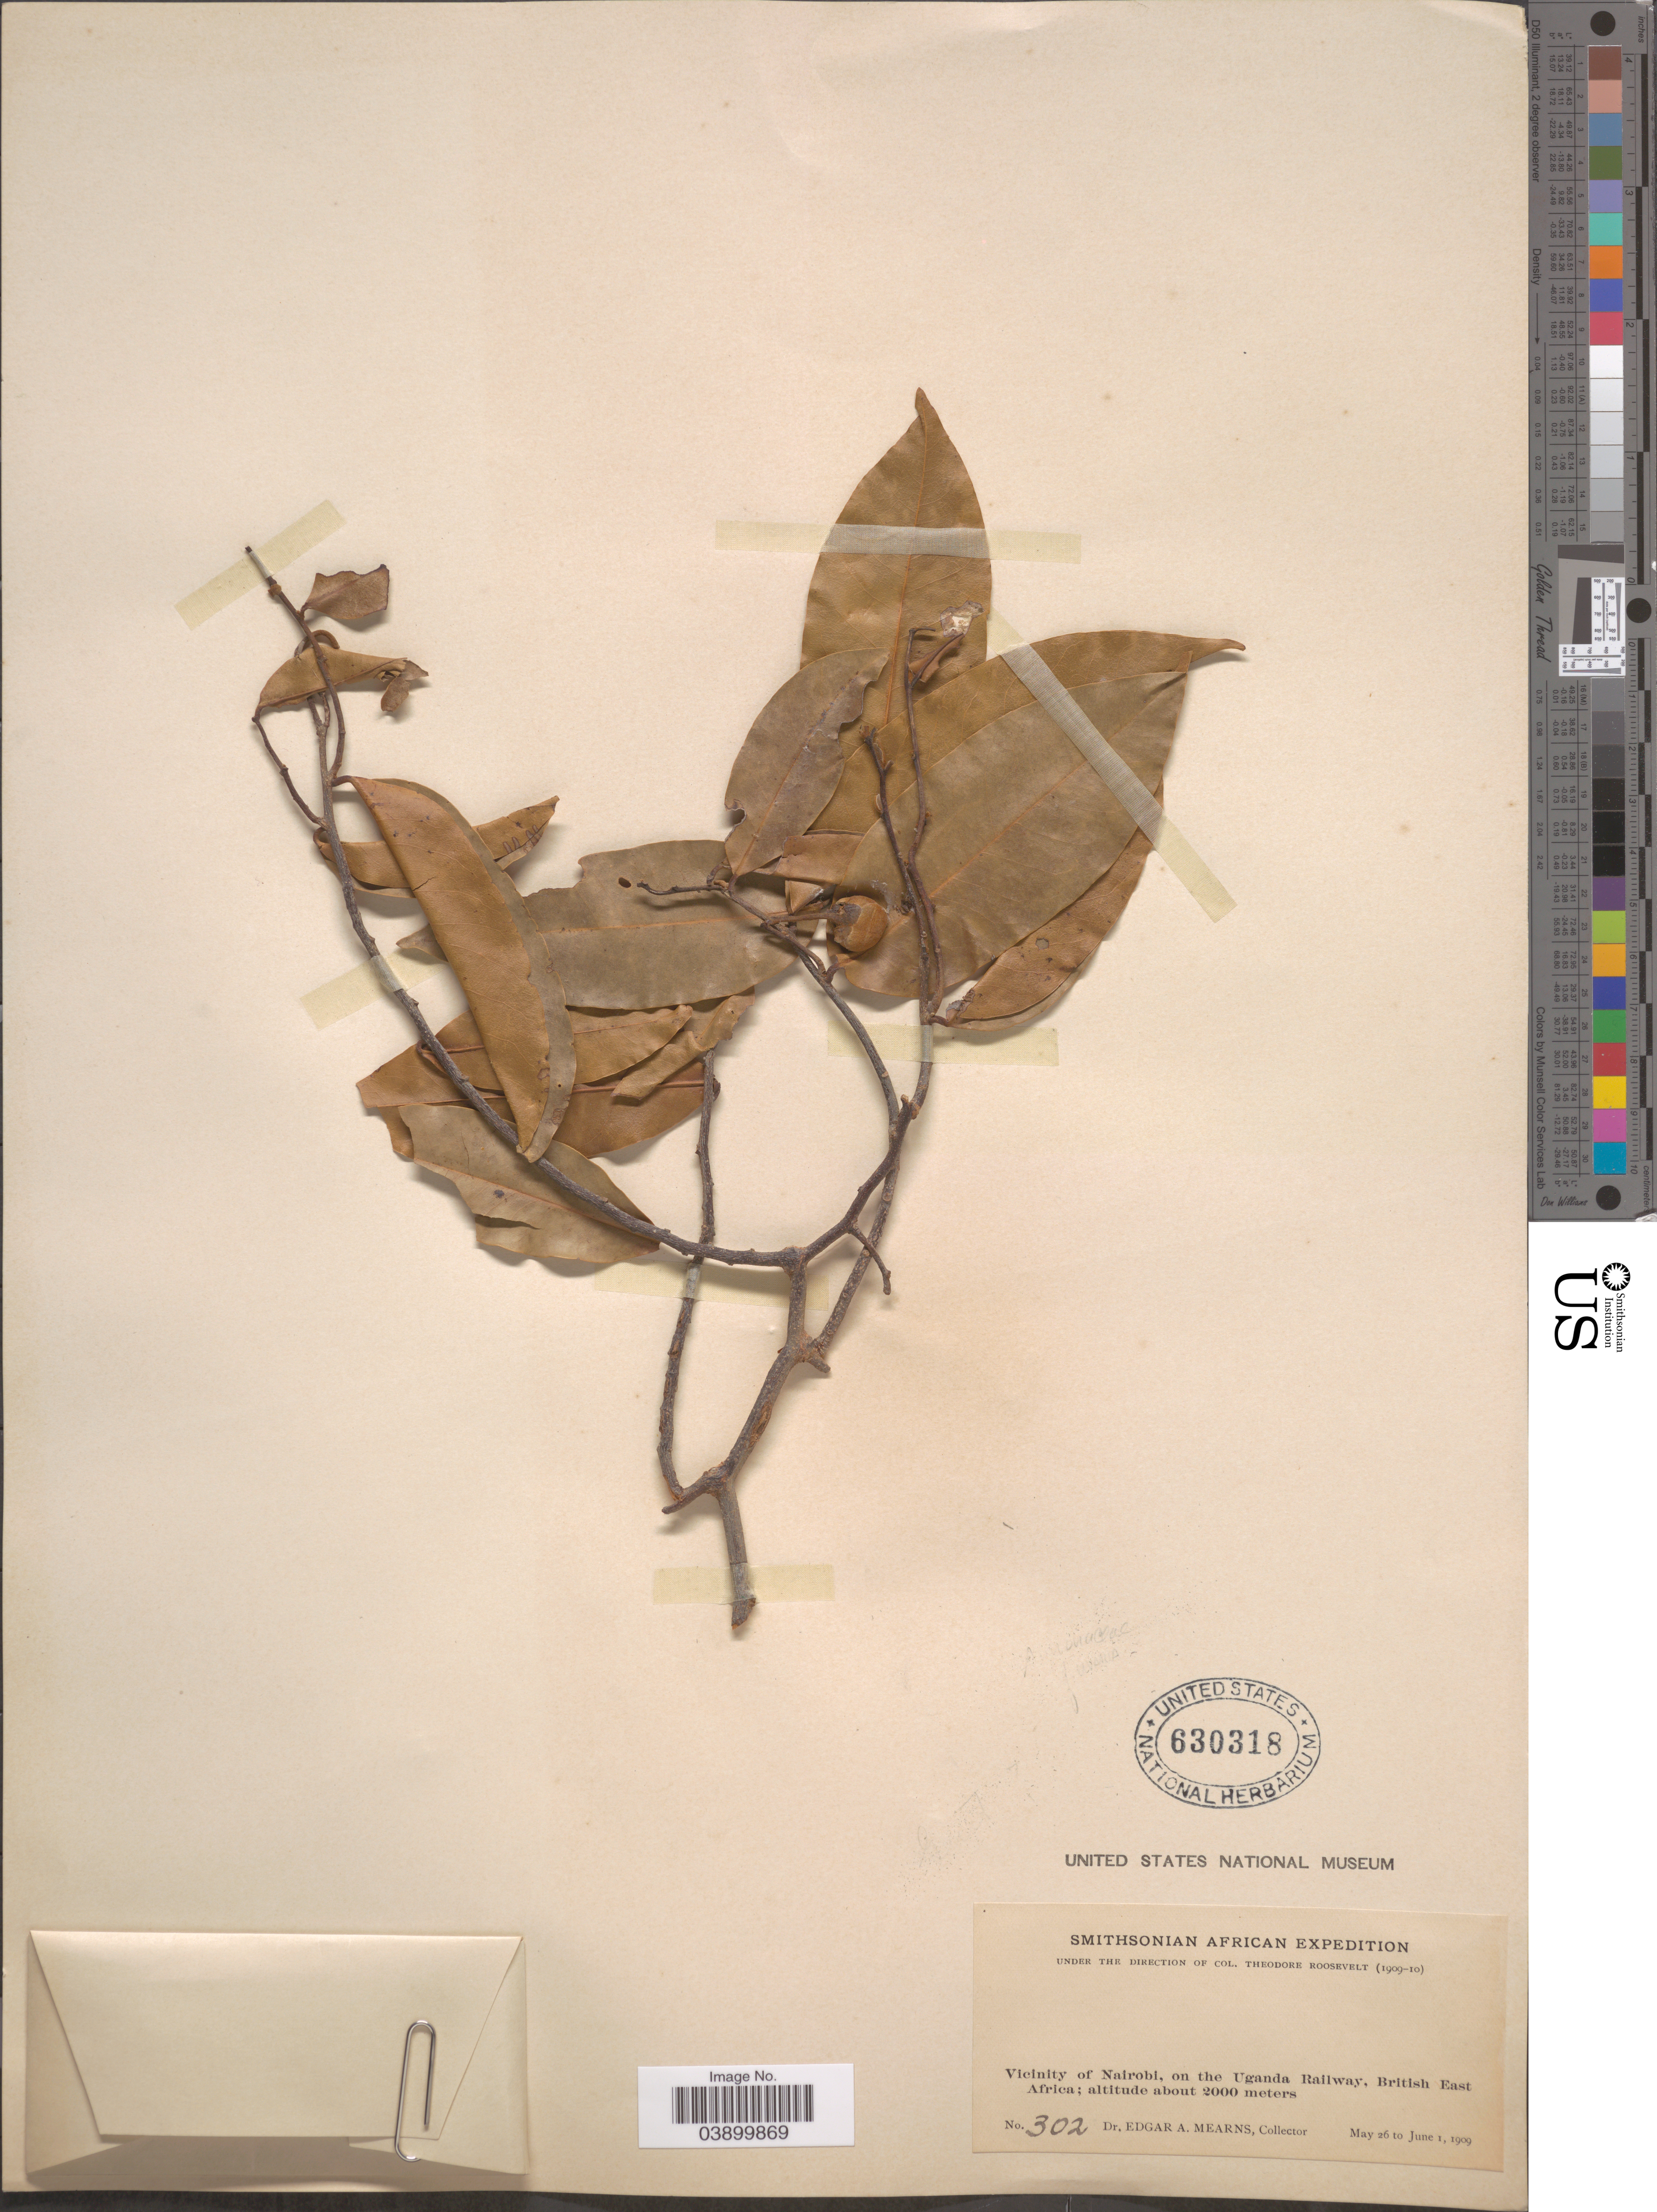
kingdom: Plantae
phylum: Tracheophyta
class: Magnoliopsida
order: Magnoliales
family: Annonaceae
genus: Uvaria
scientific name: Uvaria schefferi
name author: L.L. Zhou et al.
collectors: E. A. Mearns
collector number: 302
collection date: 1909-05-26/1909-06-01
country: Kenya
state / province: Nairobi Area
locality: Vicinity of Nairobi, on the Uganda Railway, British East Africa.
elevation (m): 2000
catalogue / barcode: US 630318